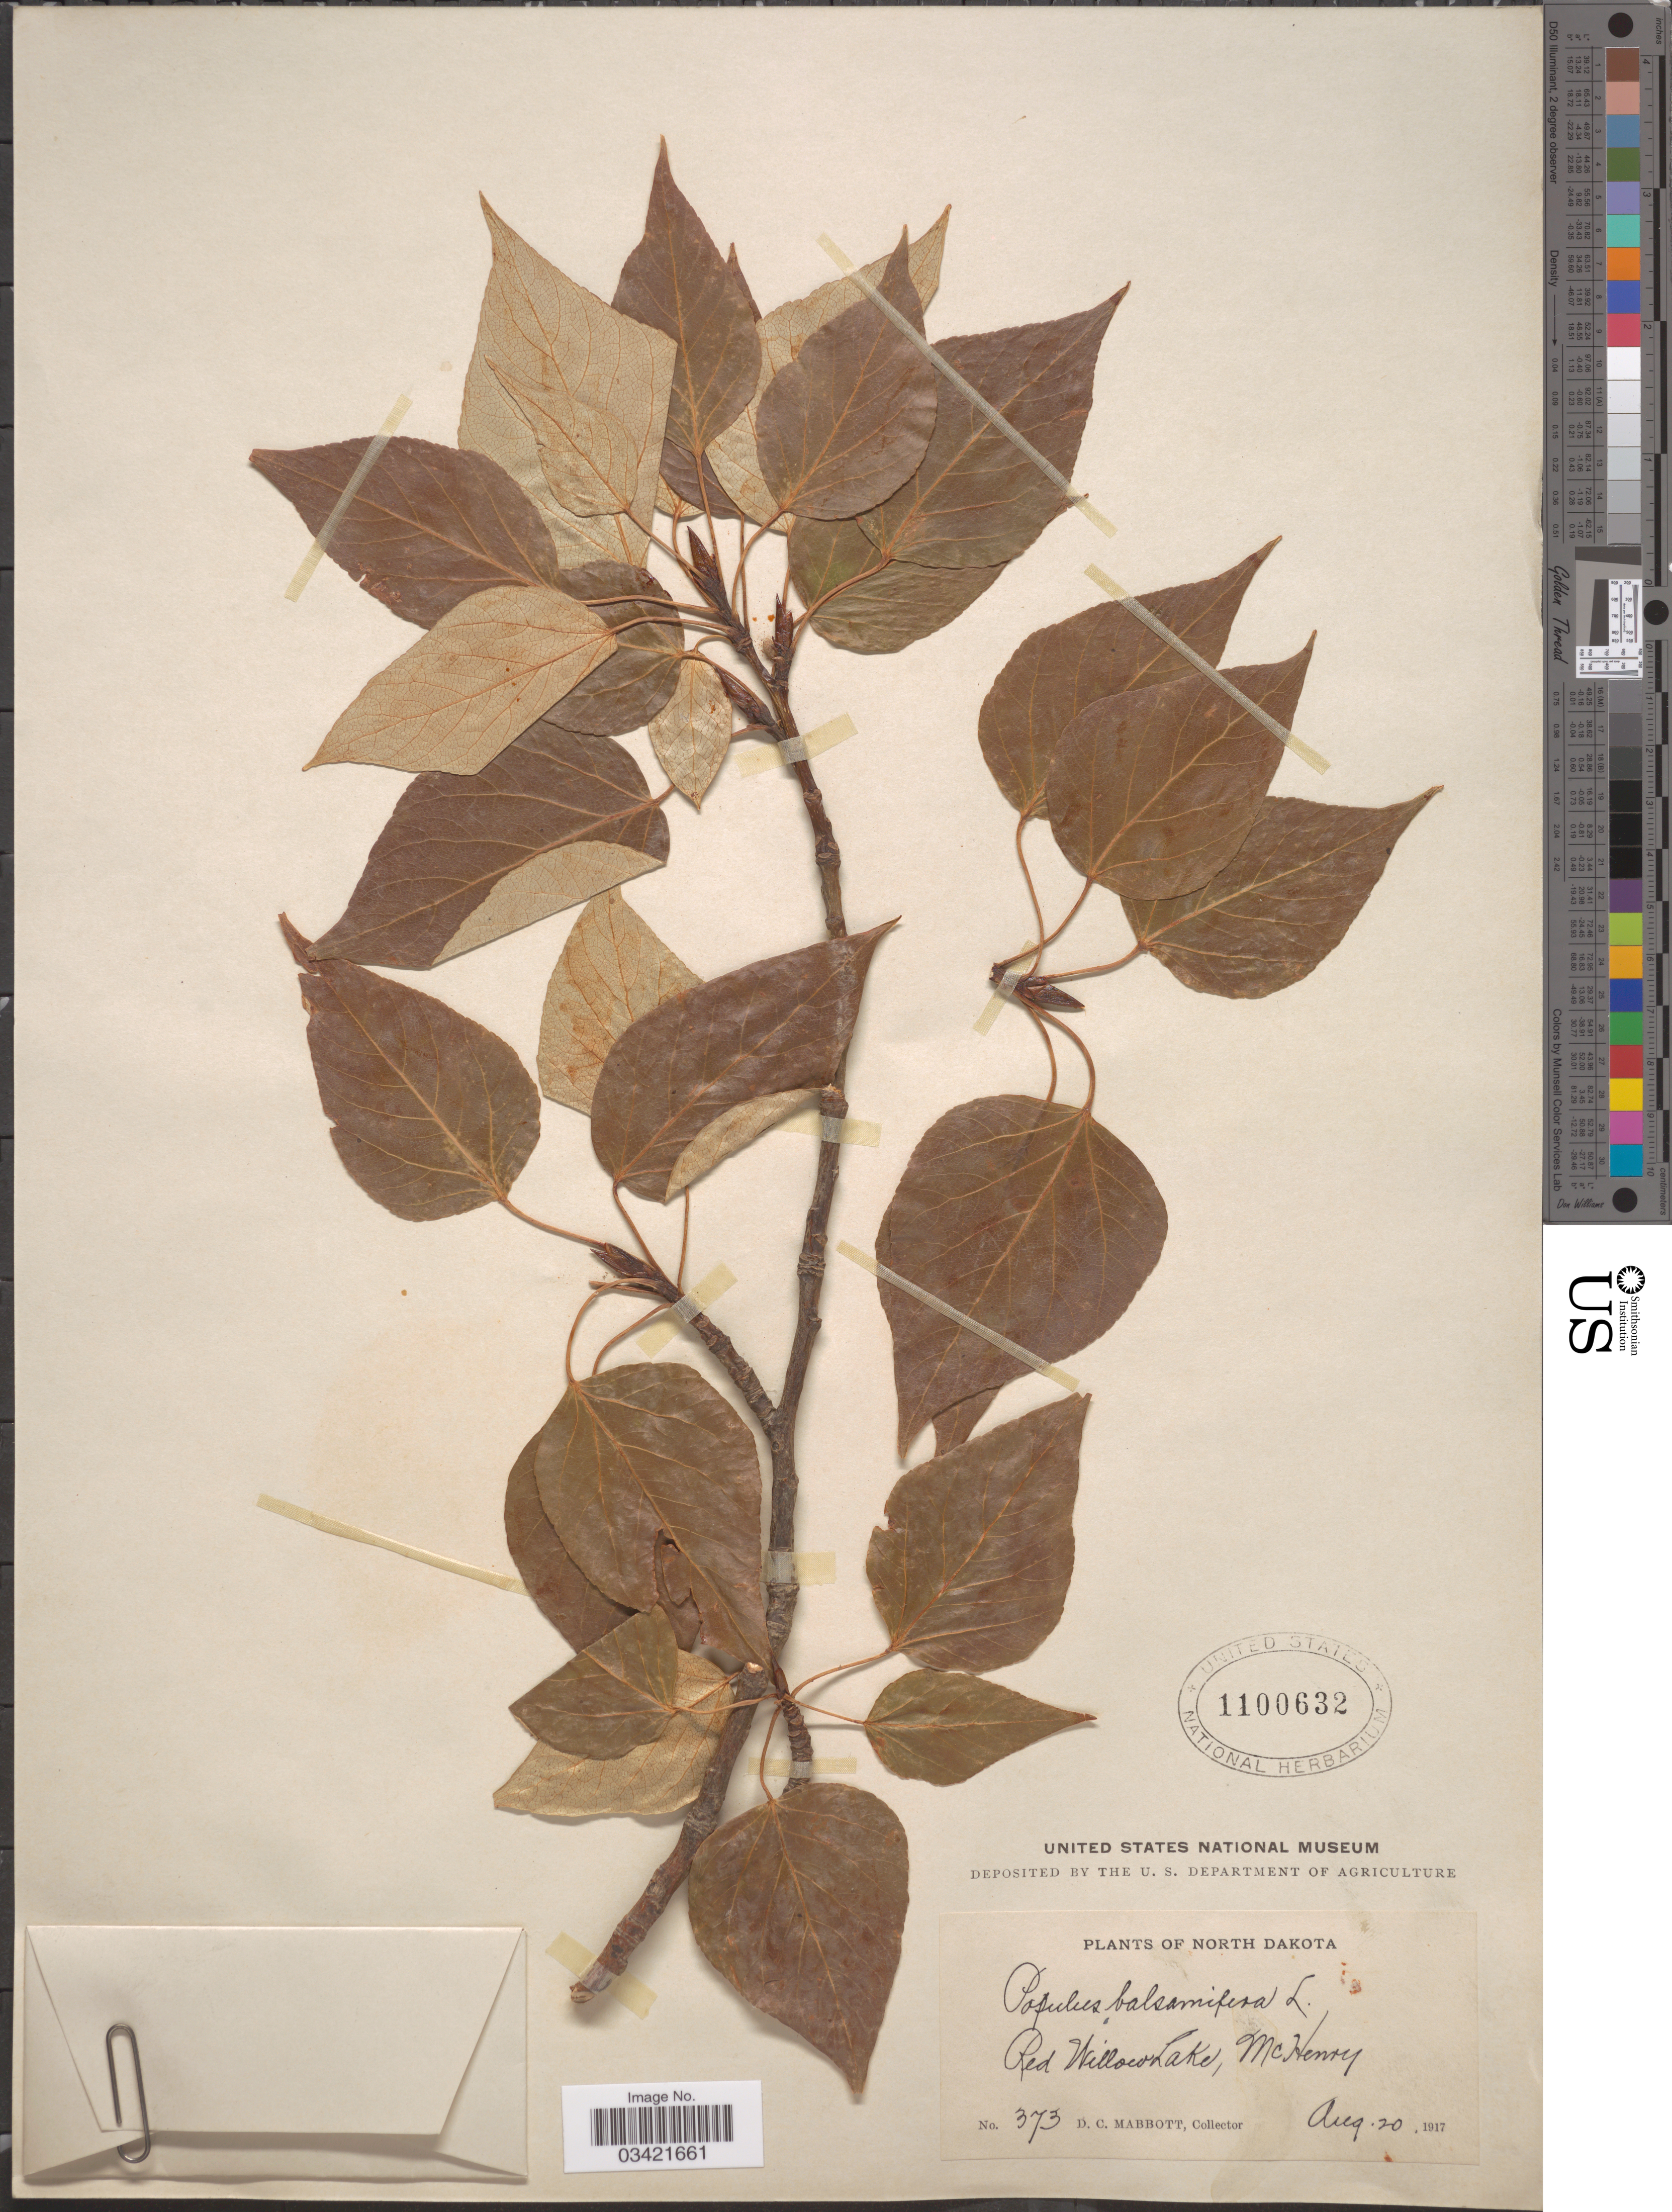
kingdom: Plantae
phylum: Tracheophyta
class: Magnoliopsida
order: Malpighiales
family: Salicaceae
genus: Populus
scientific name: Populus balsamifera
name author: L.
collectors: D. Mabbott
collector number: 373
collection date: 1917-08-20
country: United States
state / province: North Dakota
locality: Red Willow Lake, McHenry.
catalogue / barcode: US 1100632